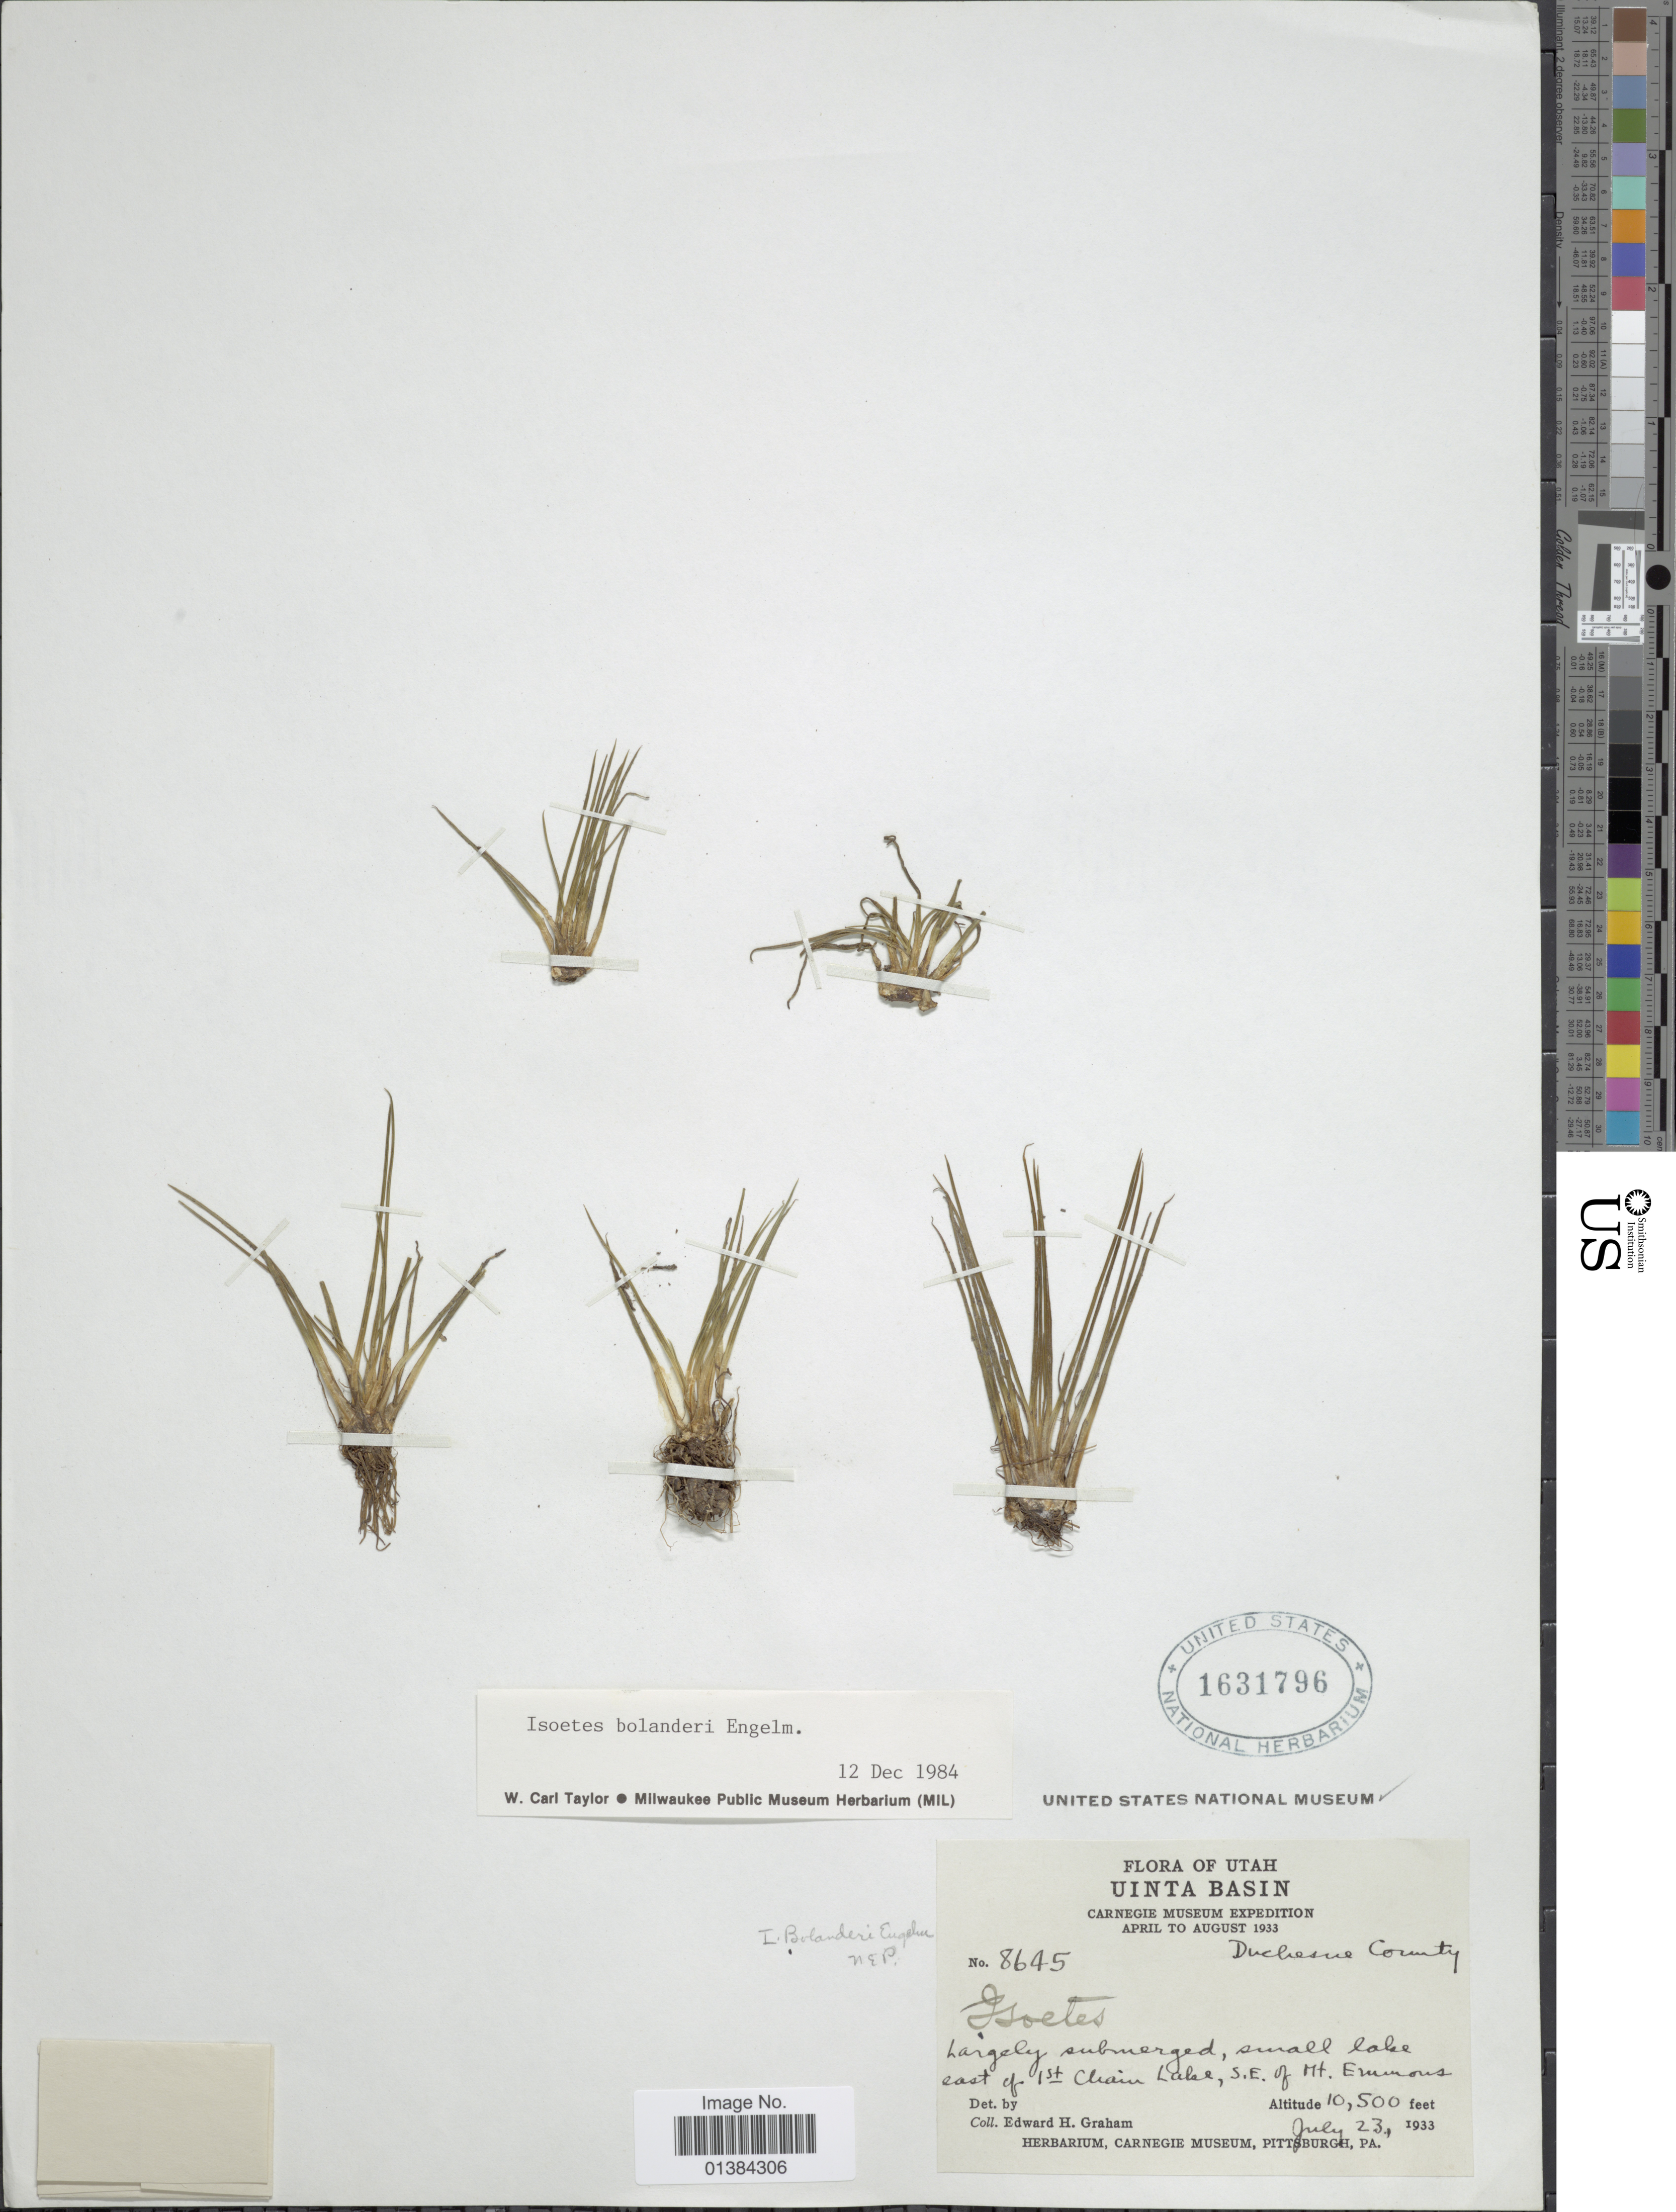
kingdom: Plantae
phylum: Tracheophyta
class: Lycopodiopsida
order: Isoetales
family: Isoetaceae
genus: Isoetes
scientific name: Isoetes bolanderi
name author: Engelm.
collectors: E. H. Graham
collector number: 8645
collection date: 1933-07-23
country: United States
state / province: Utah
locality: Uinta Basin. Duchesne County. Largely submerged, small lake east of 1st Chain Lake, S.E. of Mt. Emmons.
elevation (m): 3200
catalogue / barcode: US 1631796